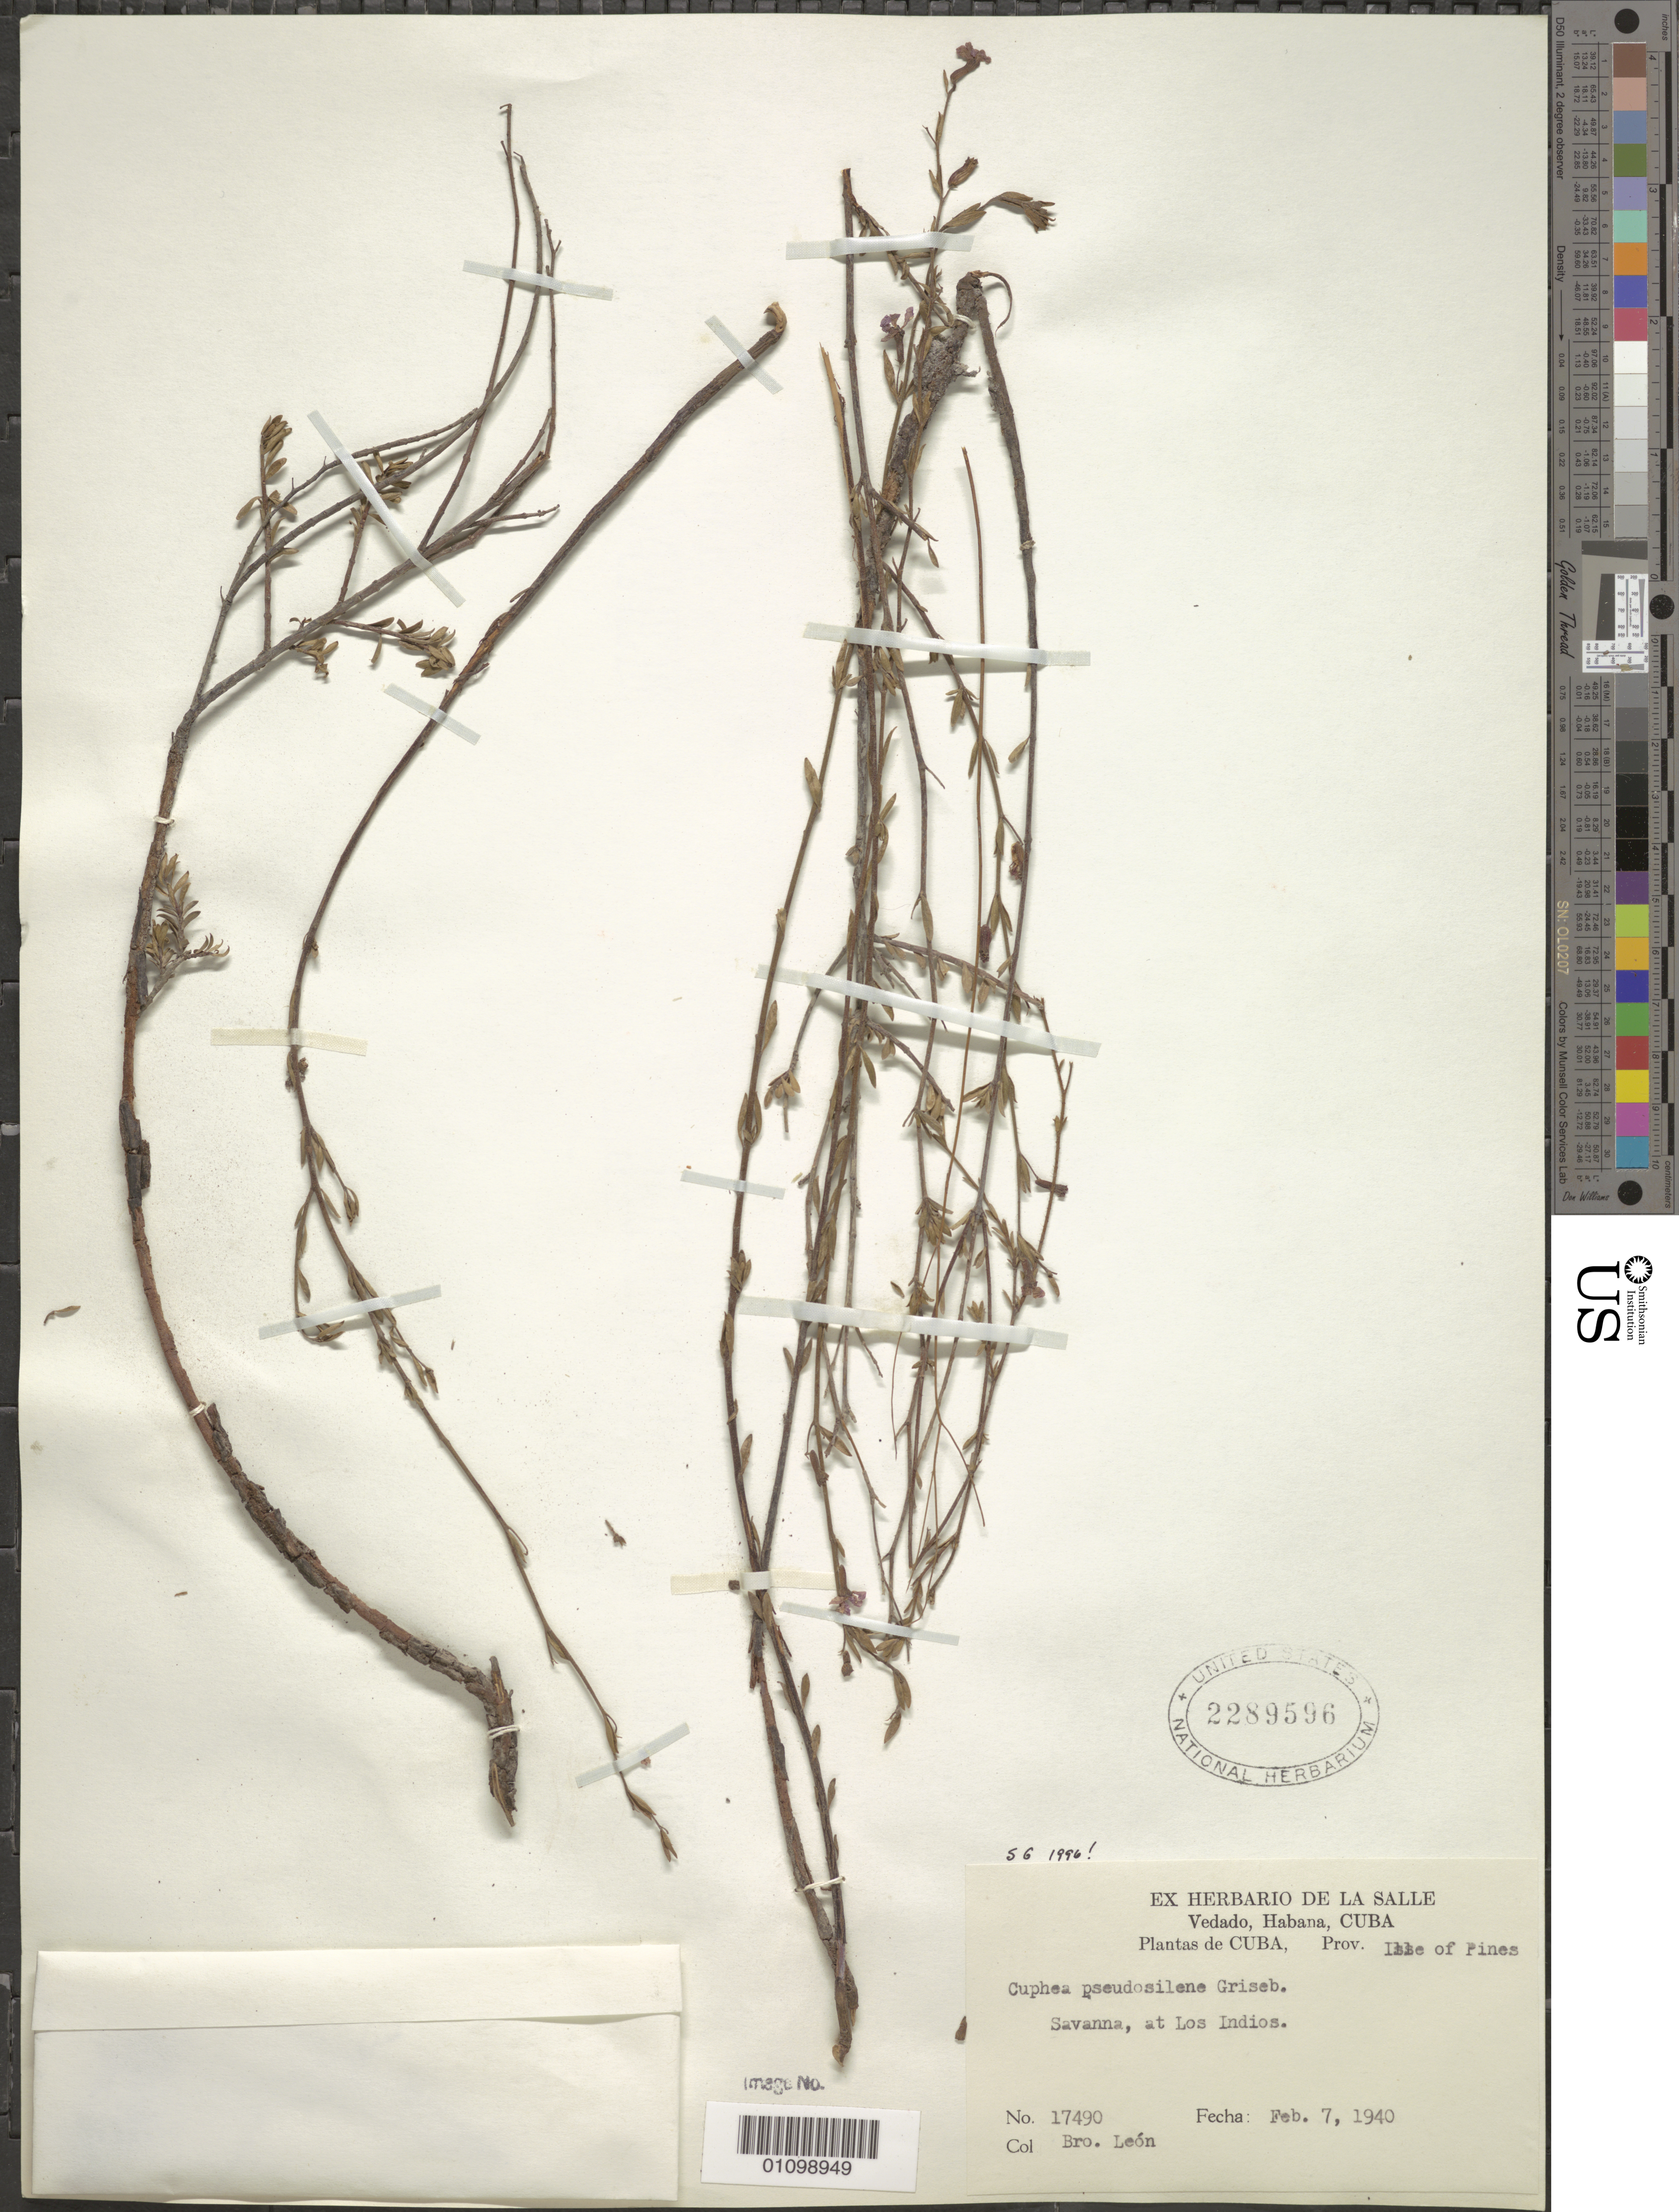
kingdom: Plantae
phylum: Tracheophyta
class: Magnoliopsida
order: Myrtales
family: Lythraceae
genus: Cuphea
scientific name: Cuphea pseudosilene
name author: Griseb.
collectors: Bro. León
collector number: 17490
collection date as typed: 07 Feb 1940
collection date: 1940-02-07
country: Cuba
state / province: Isla de La Juventud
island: Isla de la Juventud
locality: Savanna, at Los Indios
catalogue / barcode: US 2289596